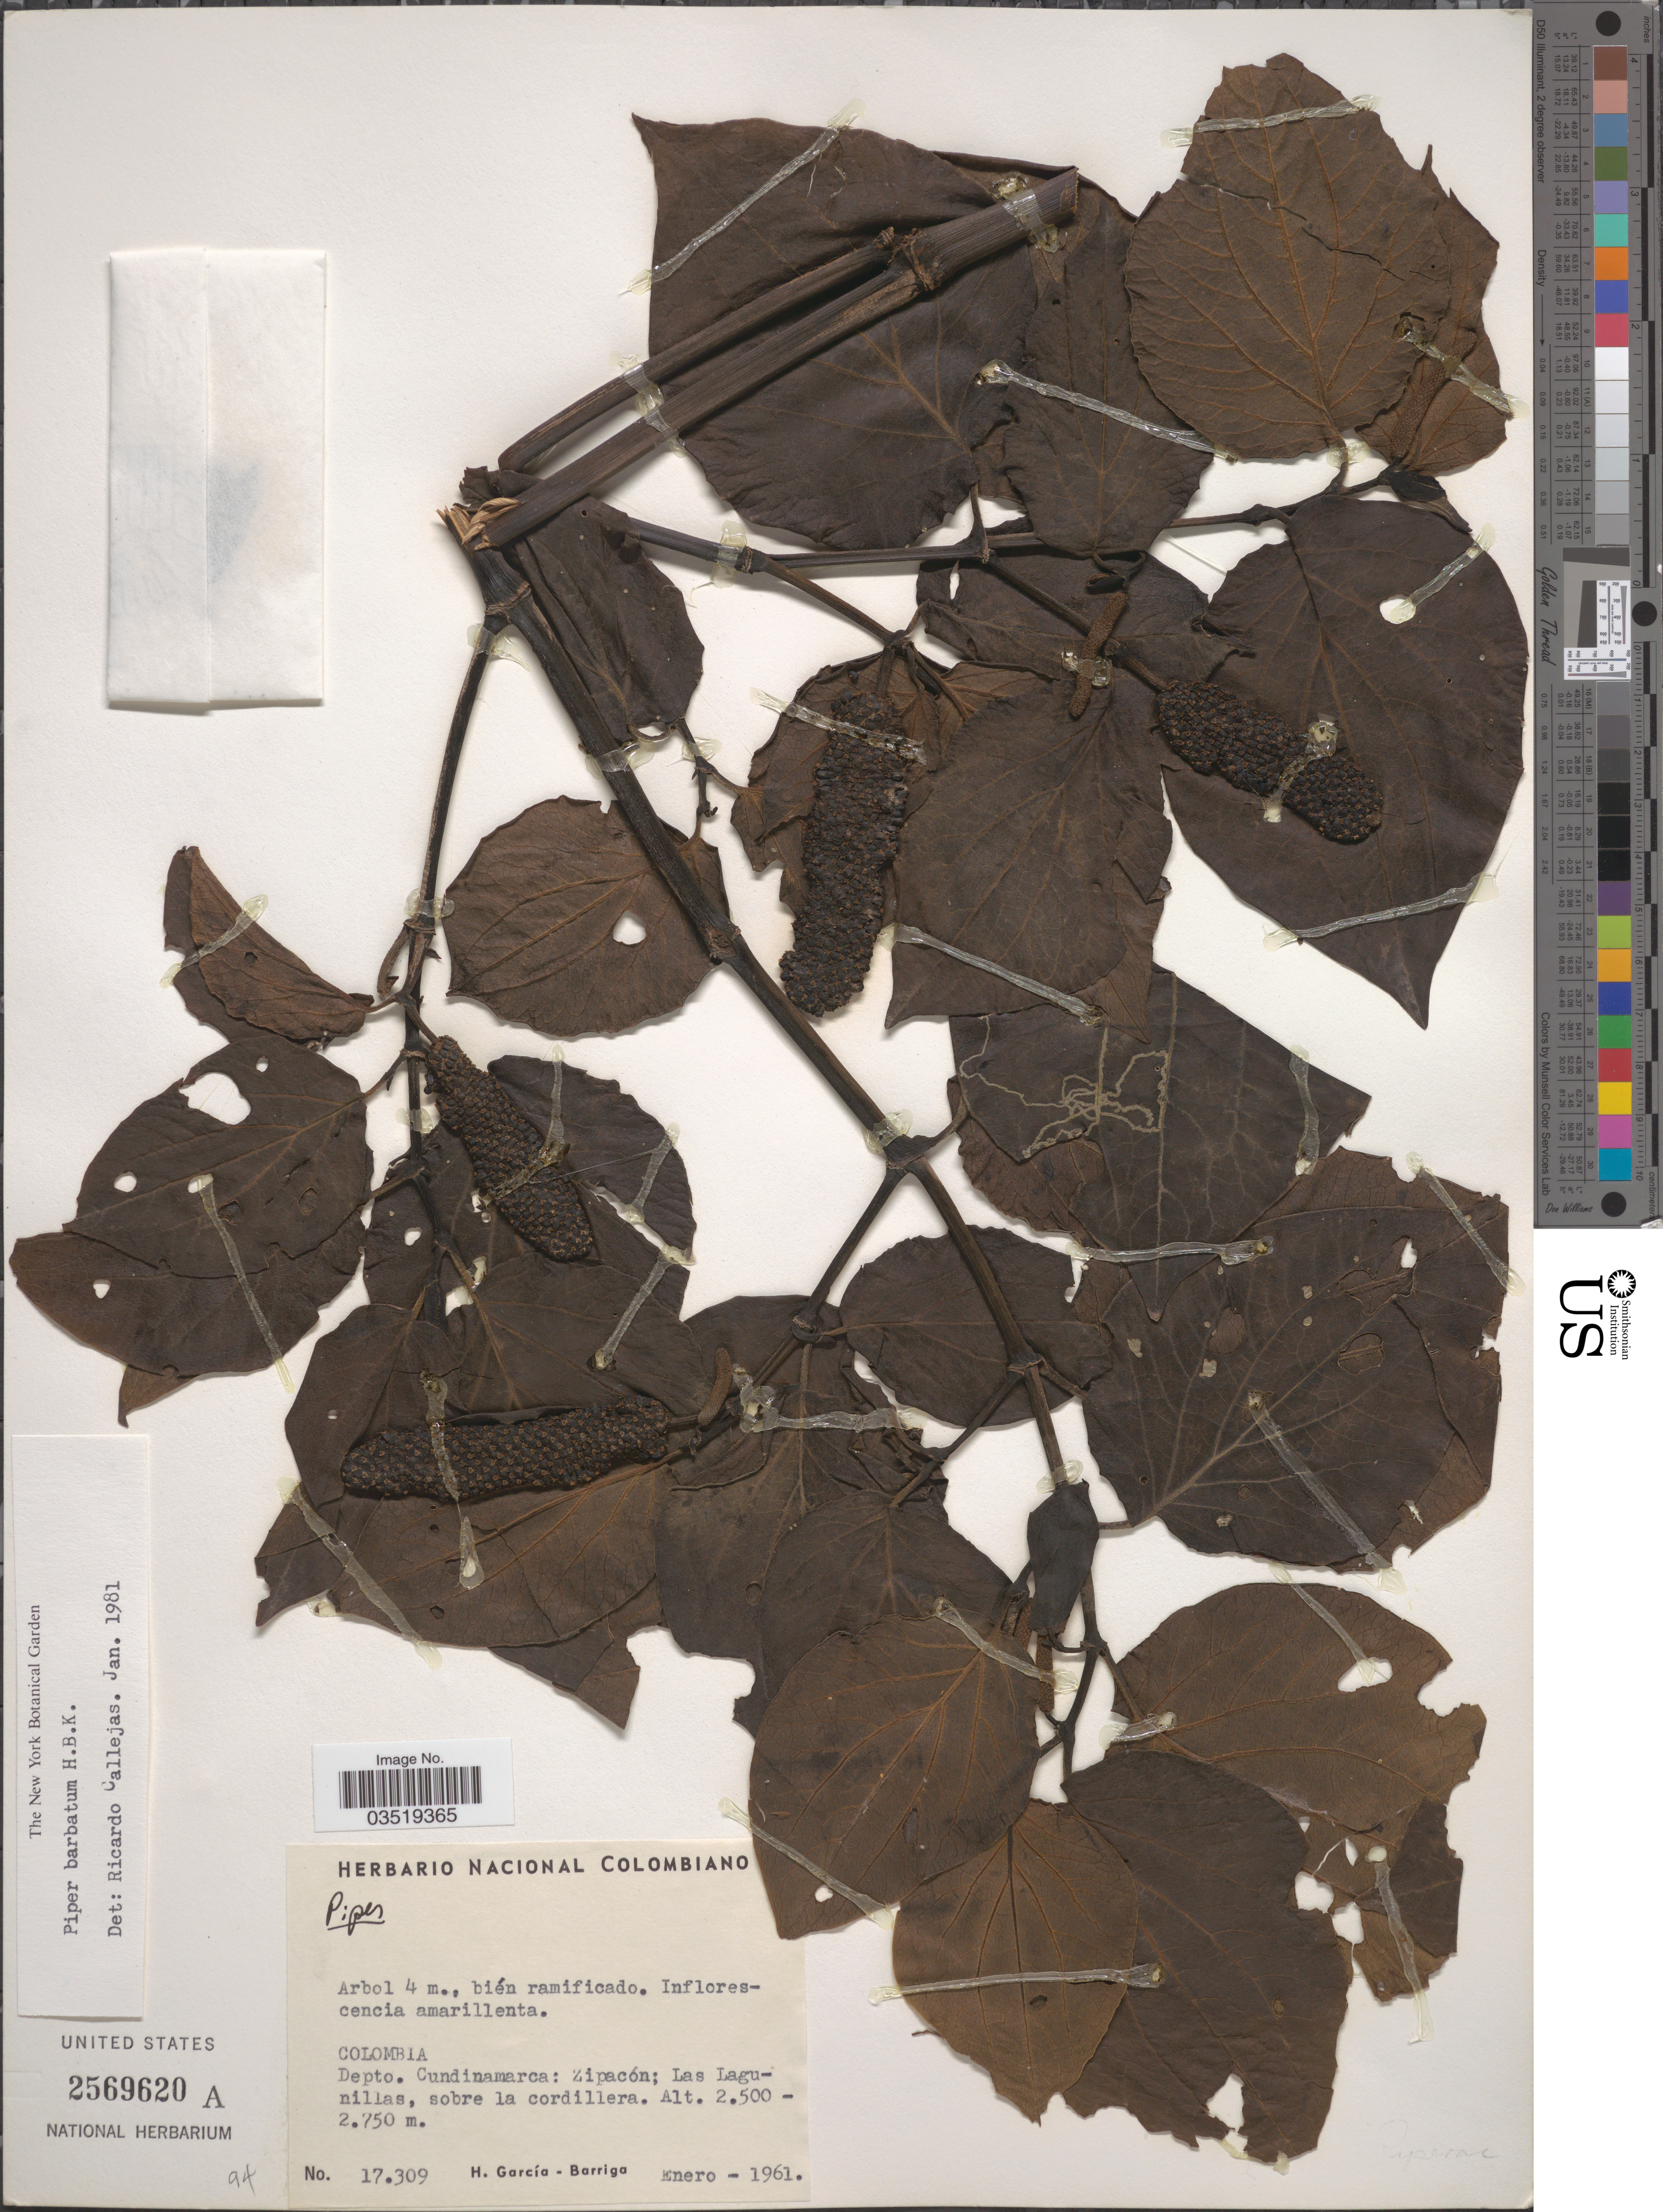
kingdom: Plantae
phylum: Tracheophyta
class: Magnoliopsida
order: Piperales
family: Piperaceae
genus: Piper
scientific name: Piper barbatum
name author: C. DC.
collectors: H. García Barriga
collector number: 17309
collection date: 1961-01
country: Colombia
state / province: Cundinamarca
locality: Depto. Cundinamarca: Zipacón; Las Lagunillas, sobre la cordillera.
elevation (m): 2500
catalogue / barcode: US 2569620A